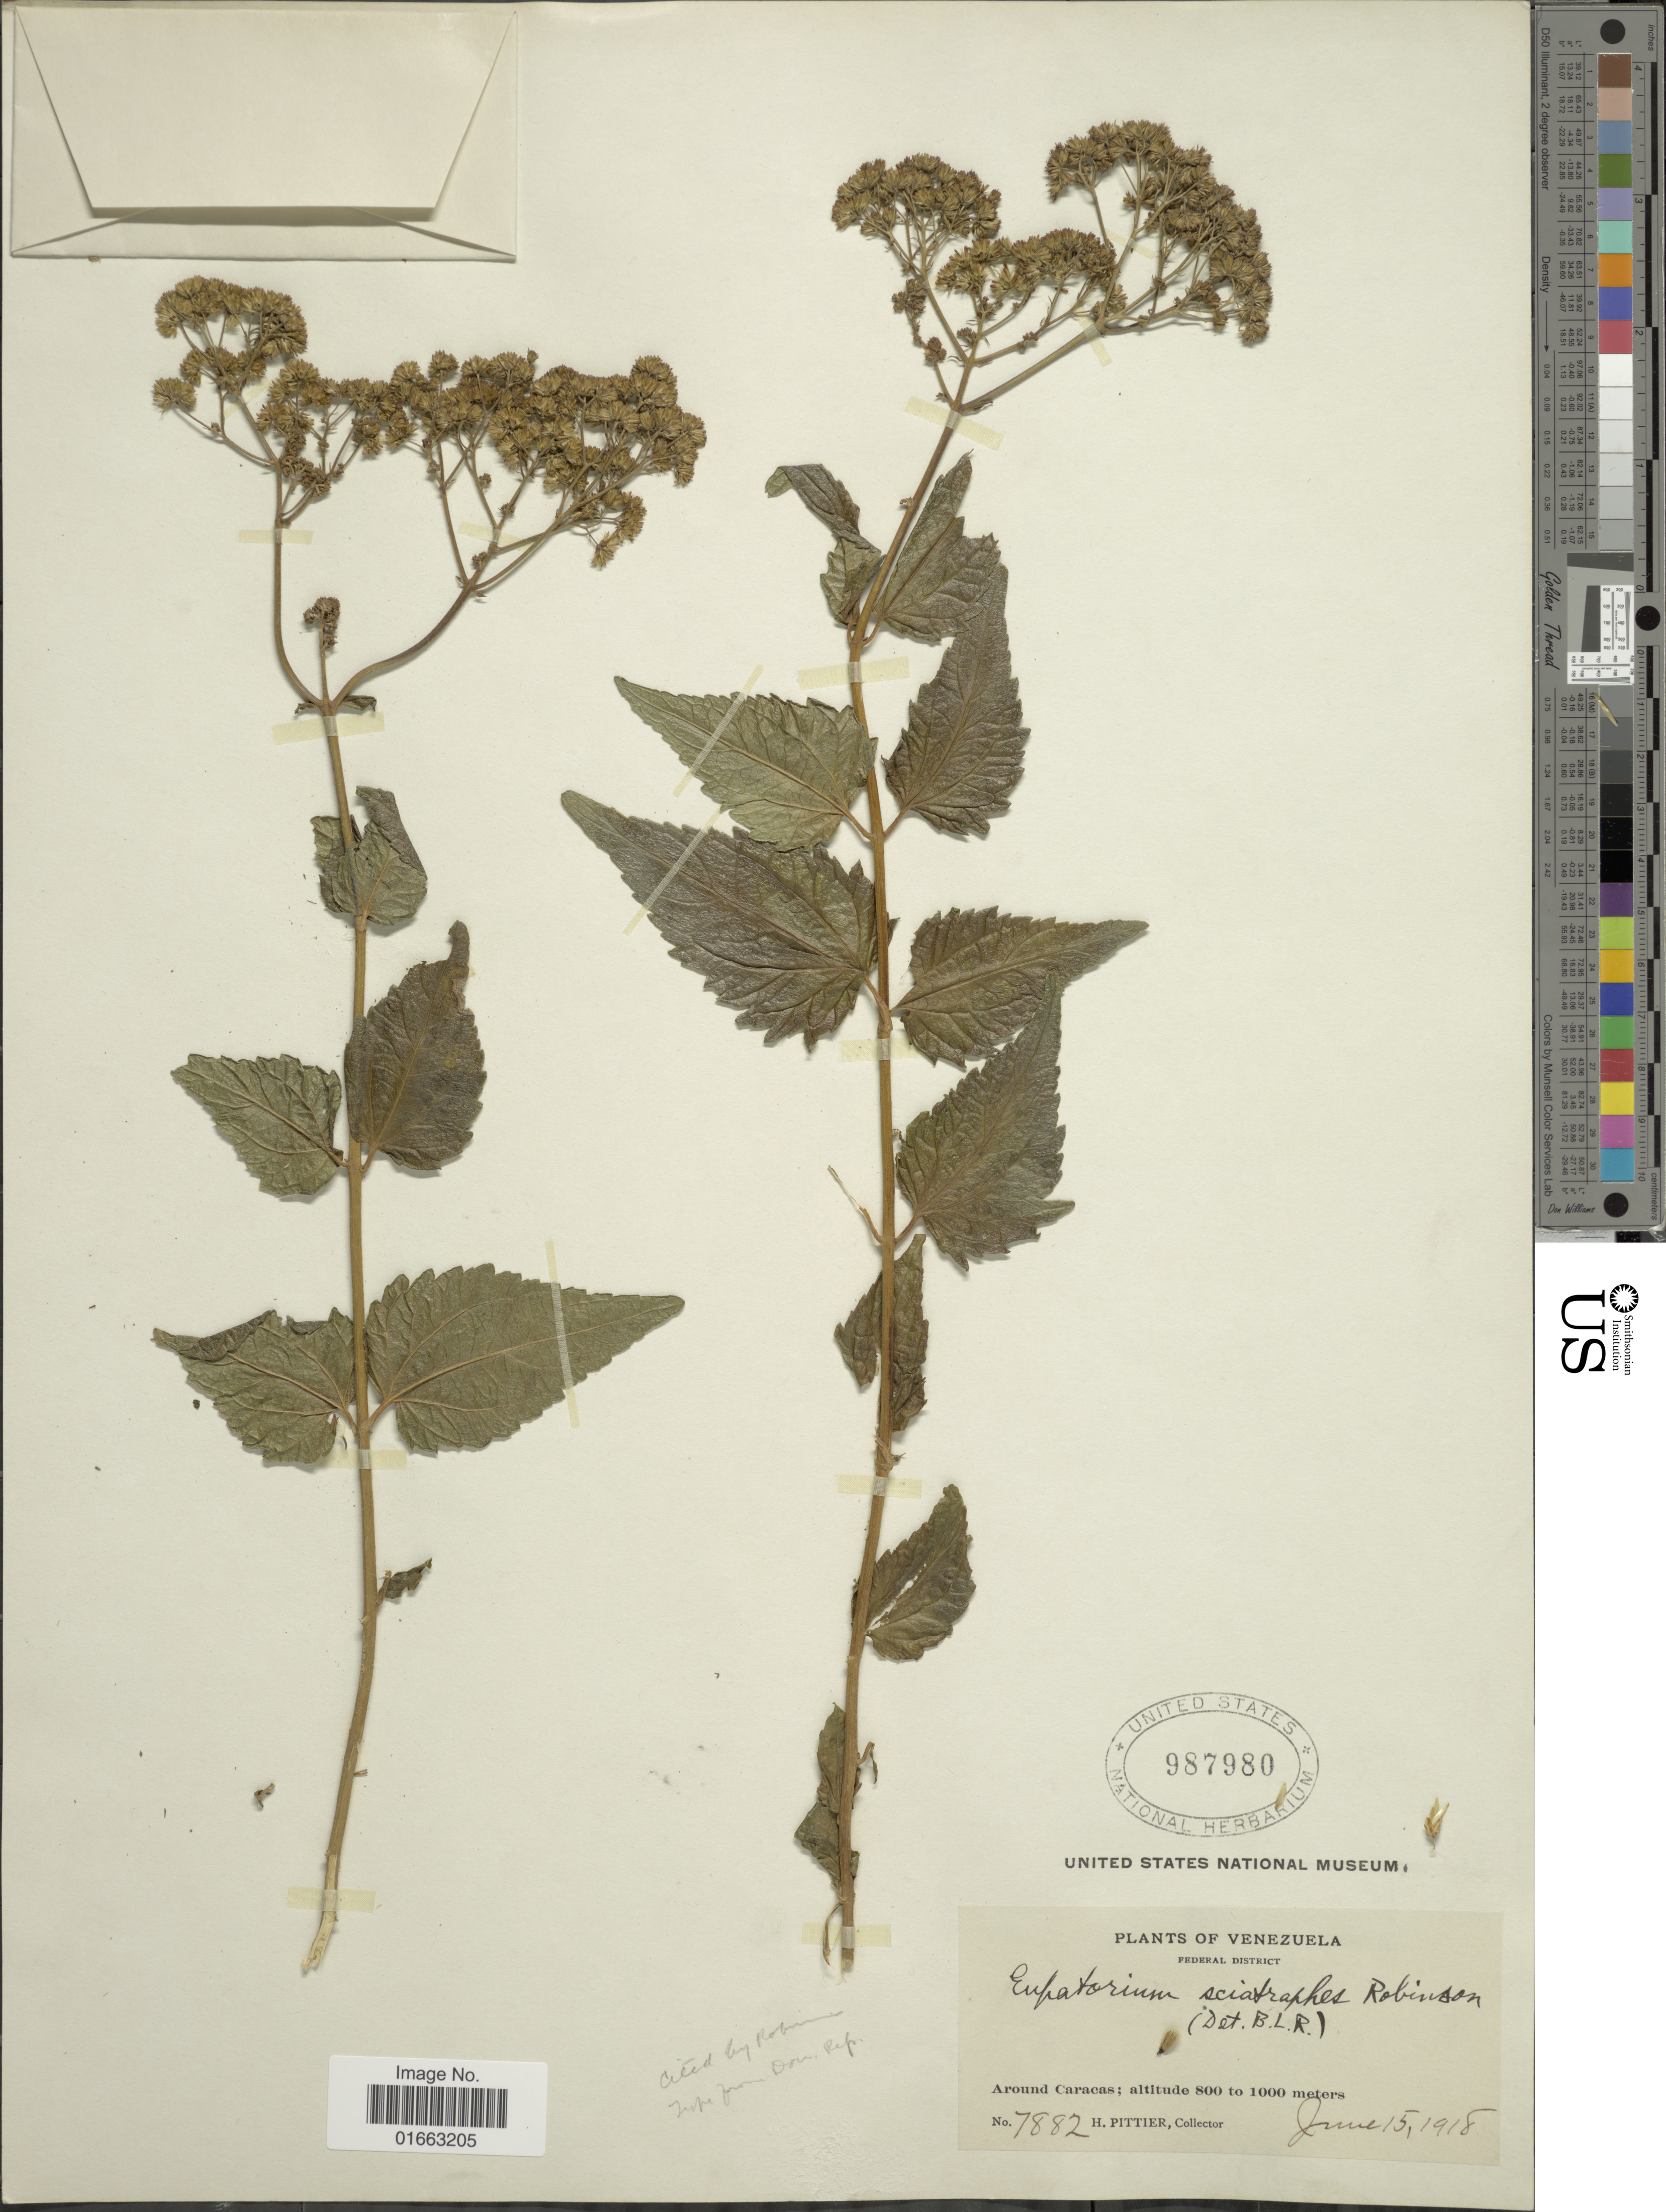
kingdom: Plantae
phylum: Tracheophyta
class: Magnoliopsida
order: Asterales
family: Asteraceae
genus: Critonia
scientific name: Critonia morifolia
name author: (Mill.) R.M. King & H. Rob.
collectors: H. F. Pittier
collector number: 7882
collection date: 1918-06-15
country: Venezuela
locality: Federal District, around Caracas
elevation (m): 800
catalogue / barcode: US 987980